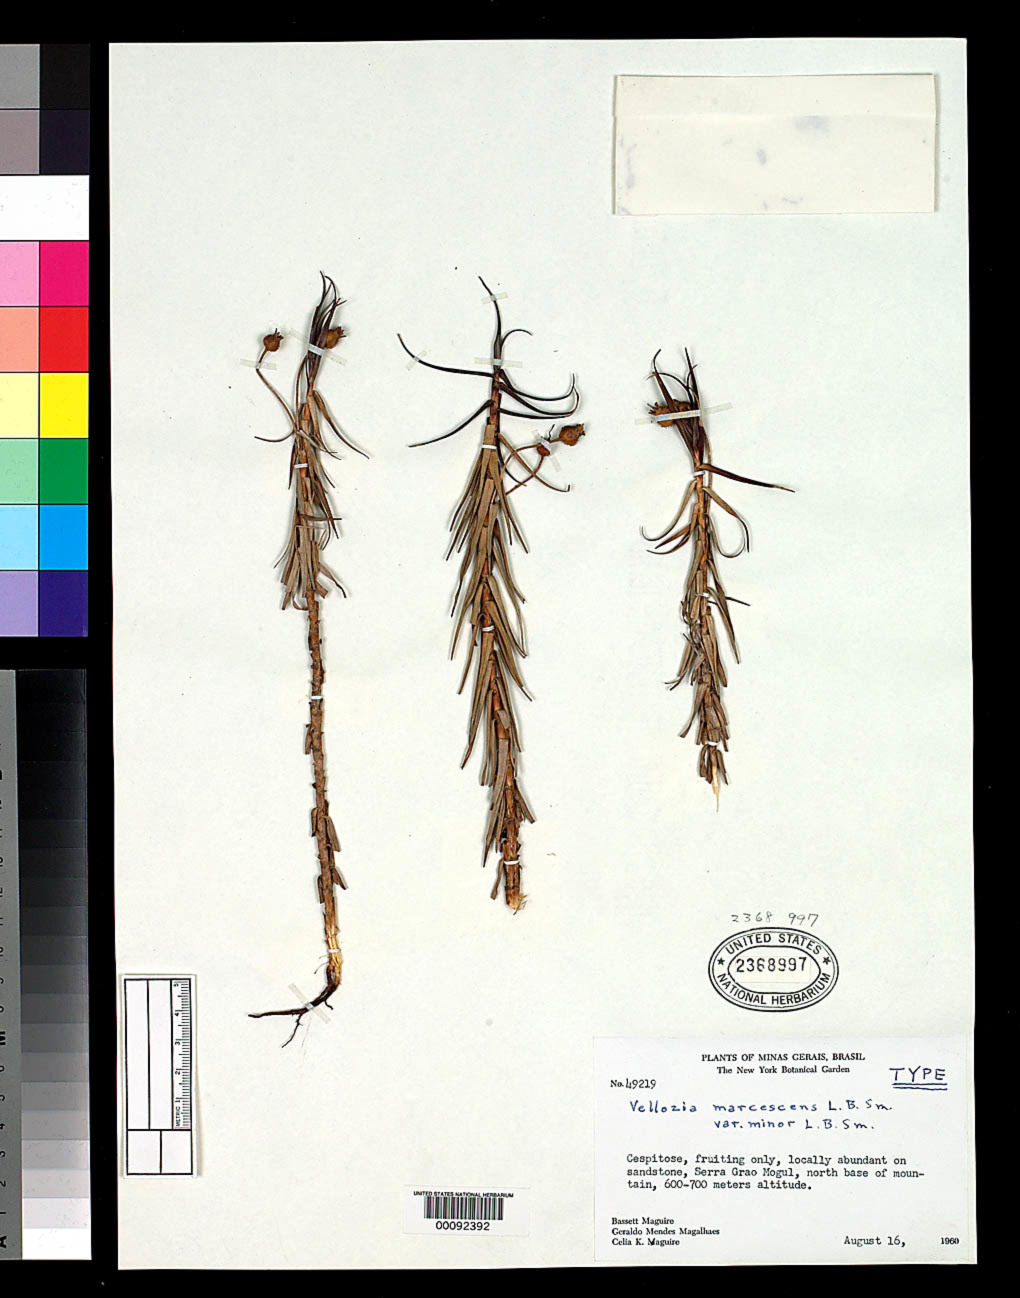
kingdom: Plantae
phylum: Tracheophyta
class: Liliopsida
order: Pandanales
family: Velloziaceae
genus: Vellozia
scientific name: Vellozia marcescens var. minor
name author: L.B. Sm.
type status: Holotype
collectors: B. Maguire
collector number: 49219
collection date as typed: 16 Aug 1960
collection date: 1960-08-16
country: Brazil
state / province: Minas Gerais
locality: Serra Grao Mogul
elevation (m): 600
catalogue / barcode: US 2368997